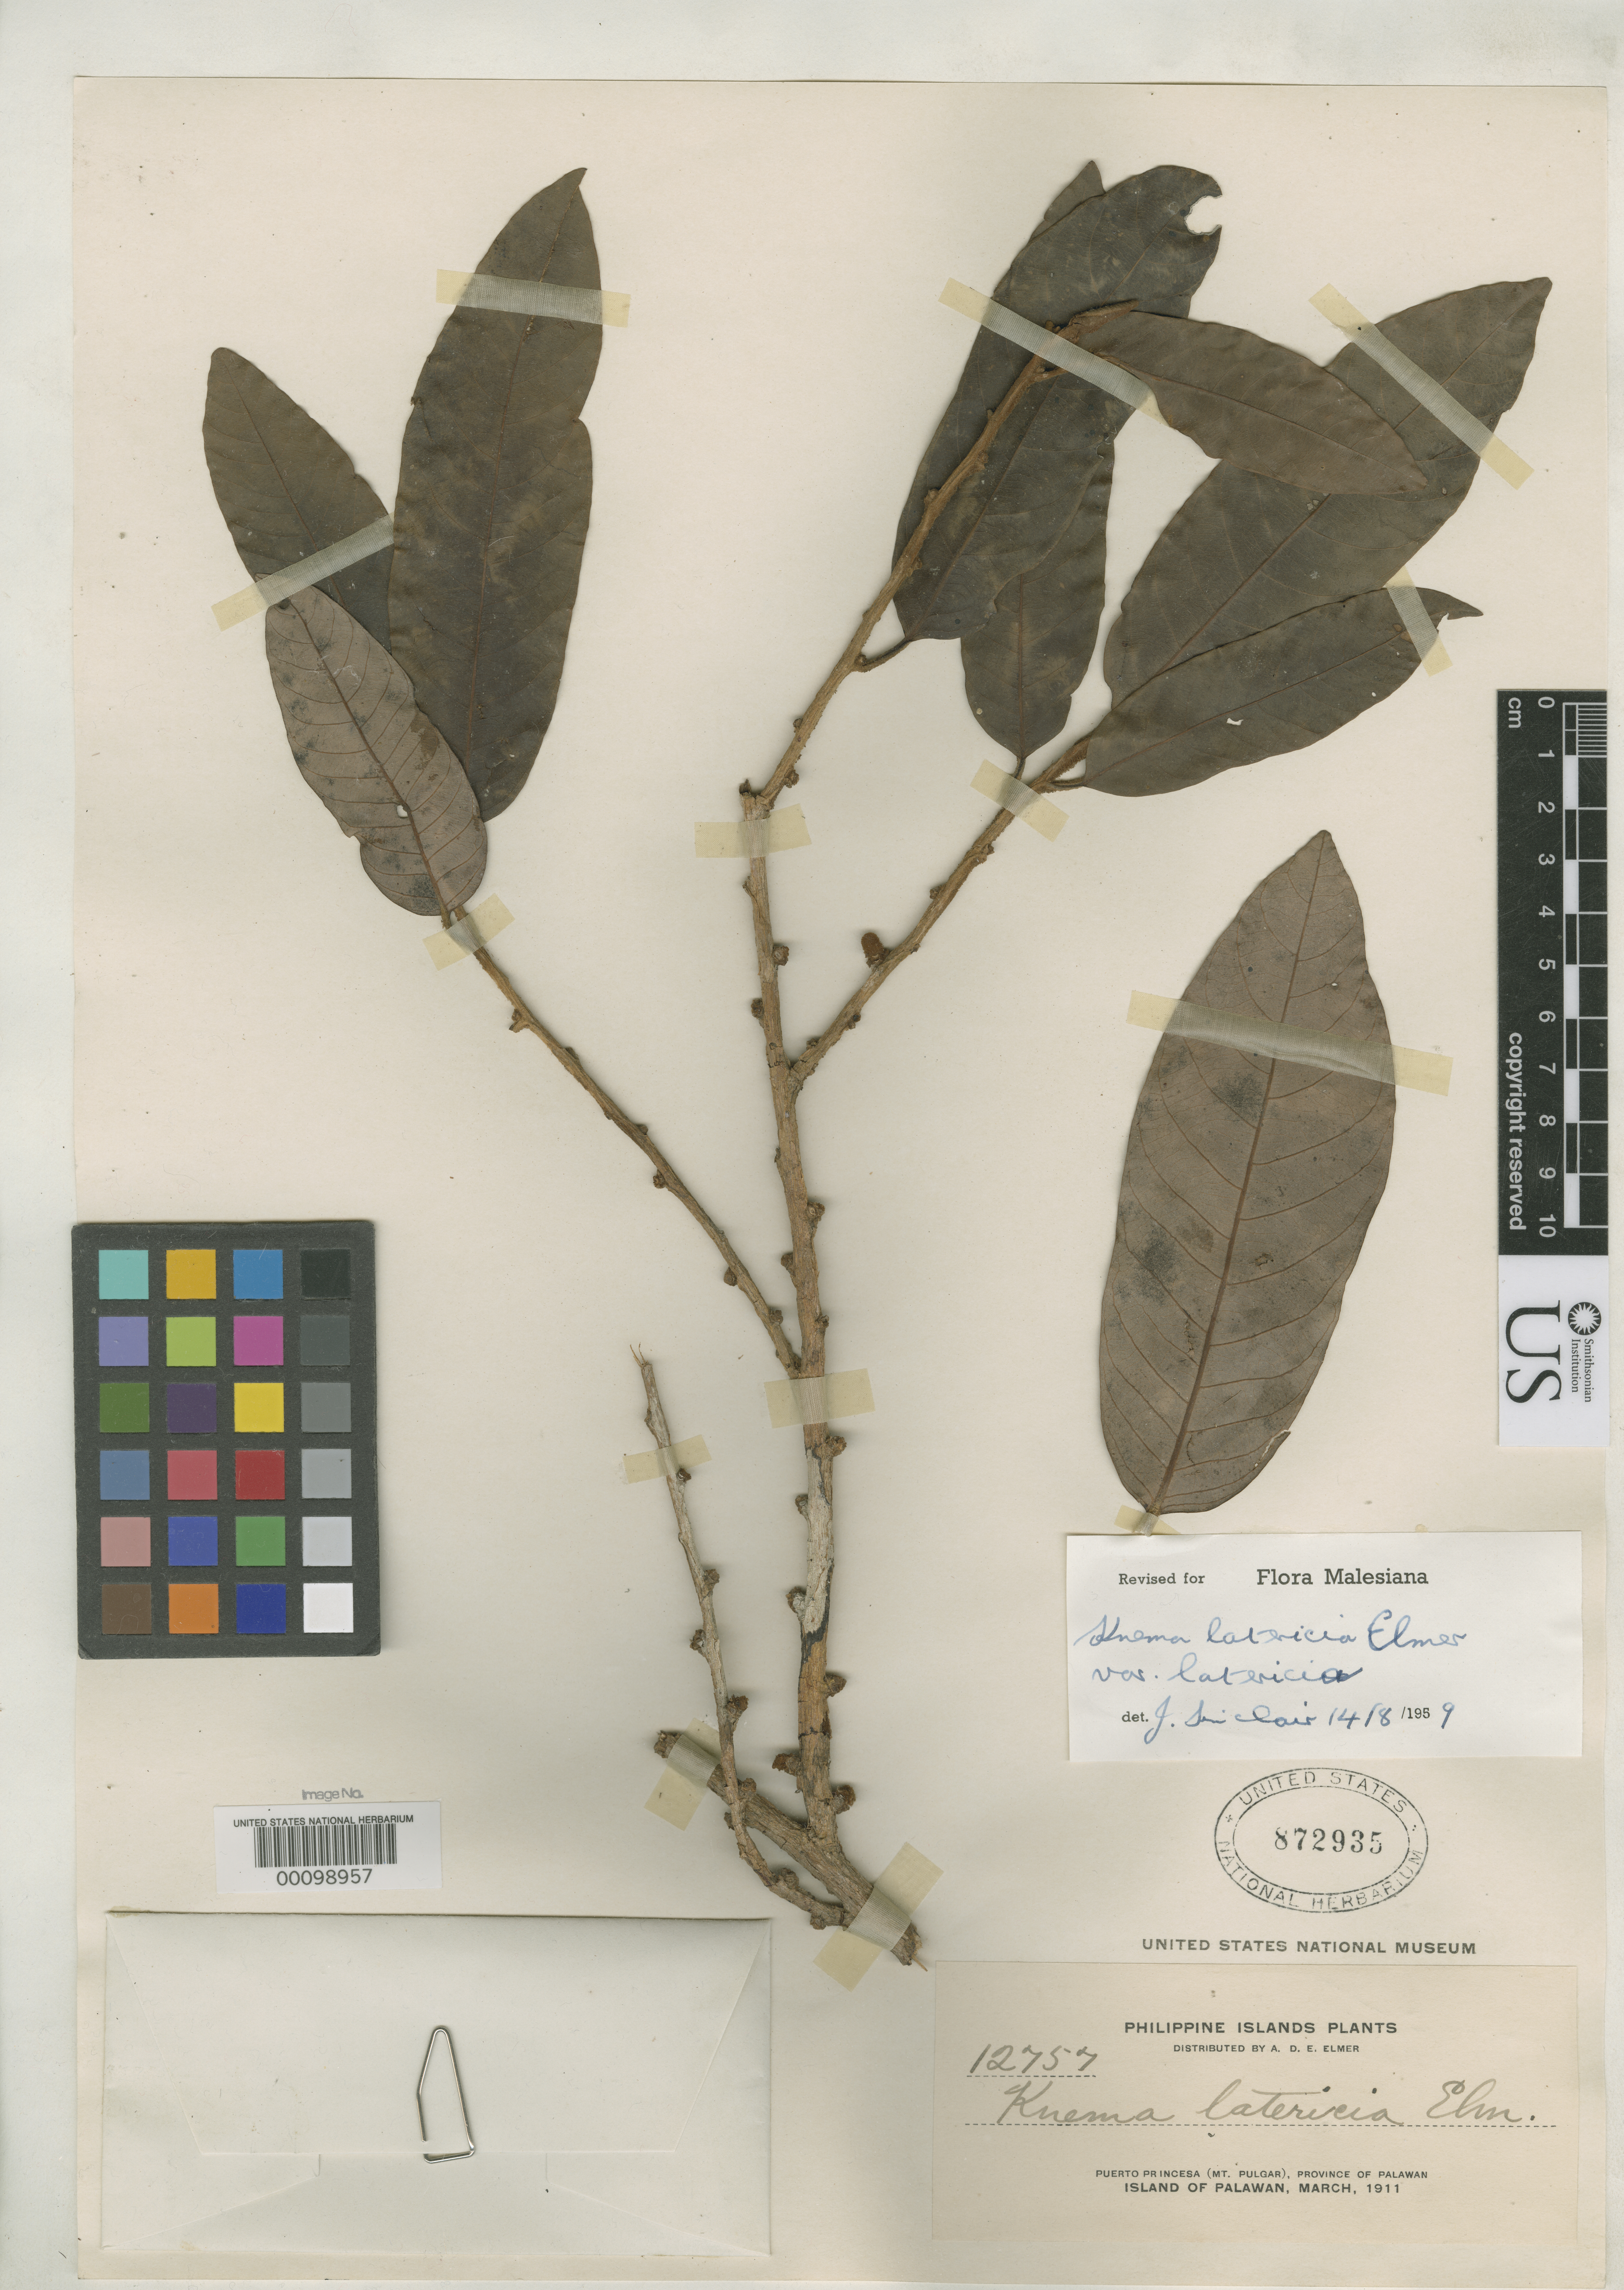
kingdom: Plantae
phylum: Tracheophyta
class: Magnoliopsida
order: Magnoliales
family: Myristicaceae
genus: Knema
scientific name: Knema latericia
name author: Elmer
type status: Isotype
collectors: A. D. E. Elmer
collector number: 12757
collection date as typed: Mar 1911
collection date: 1911-03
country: Philippines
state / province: Mimaropa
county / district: Palawan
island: Palawan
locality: Puerto Princesa (Mt. Pulgar).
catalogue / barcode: US 872935